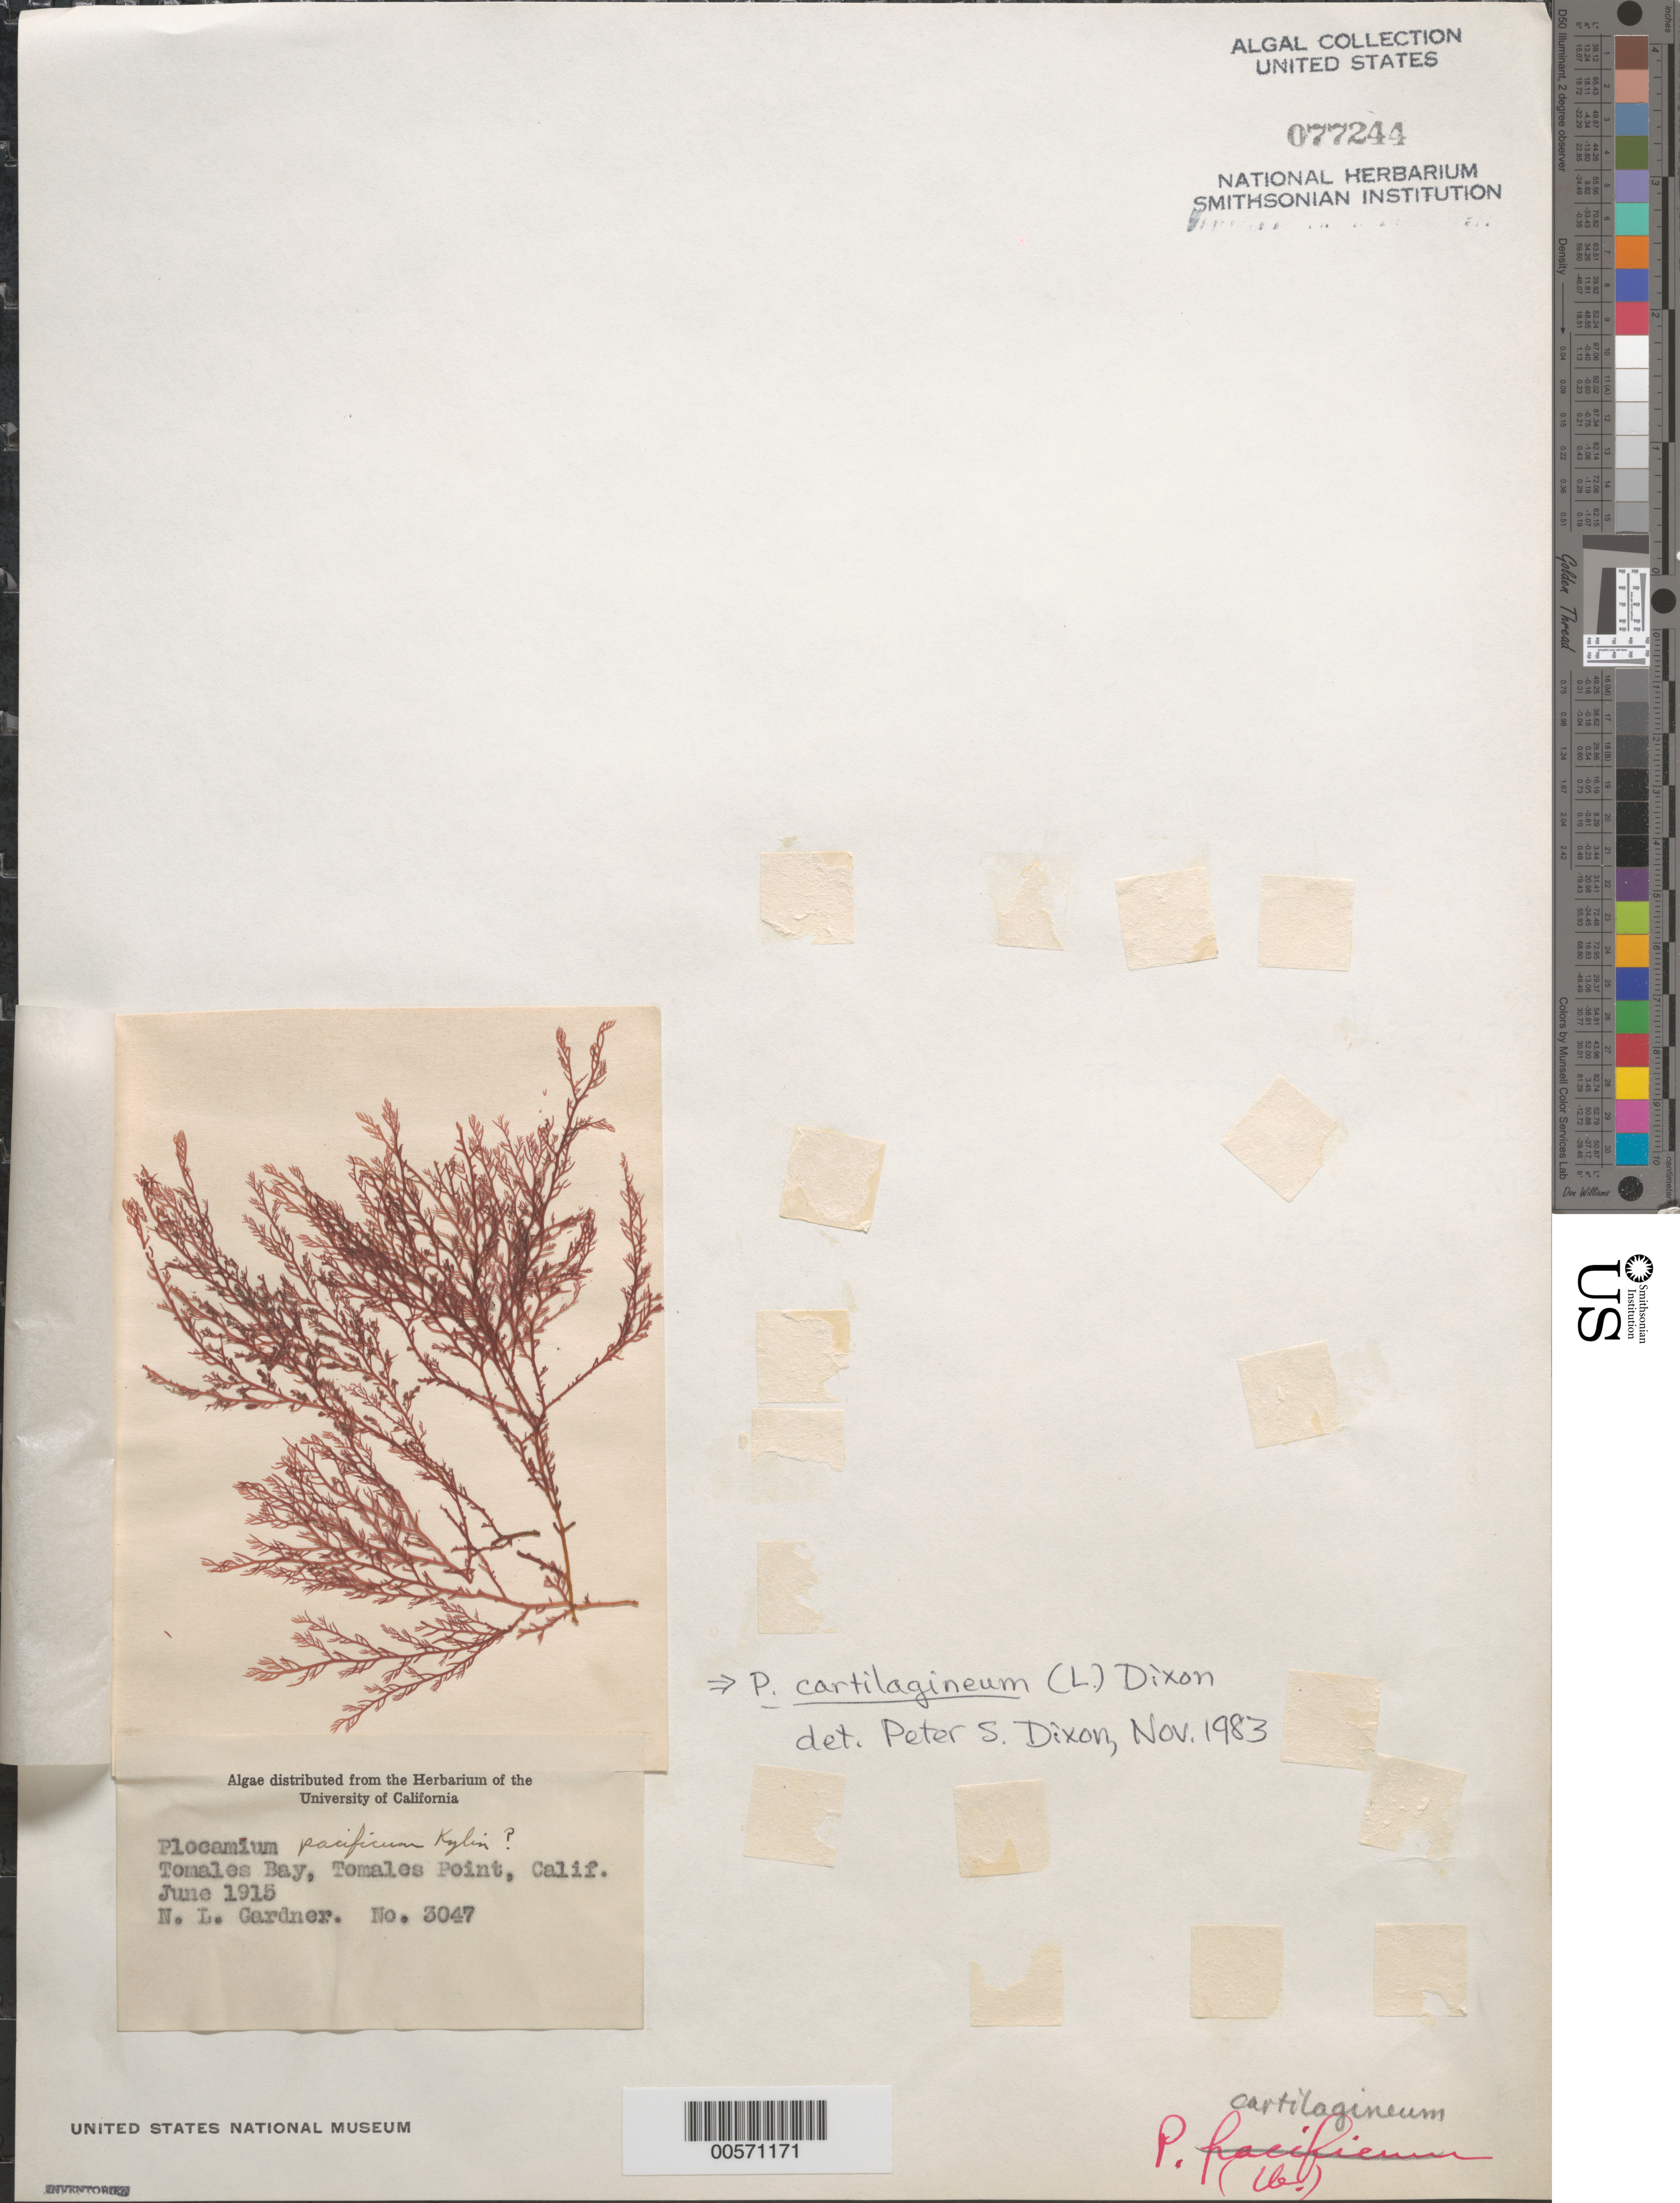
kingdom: Plantae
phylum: Rhodophyta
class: Florideophyceae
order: Plocamiales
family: Plocamiaceae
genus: Plocamium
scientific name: Plocamium cartilagineum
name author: (L.) P.S. Dixon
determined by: Dixon, P. S.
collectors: N. Gardner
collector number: NLG 3047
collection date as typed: Jun 1915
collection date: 1915-06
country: United States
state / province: California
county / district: Marin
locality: Tomales Bay, Tomales Point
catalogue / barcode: US 77244